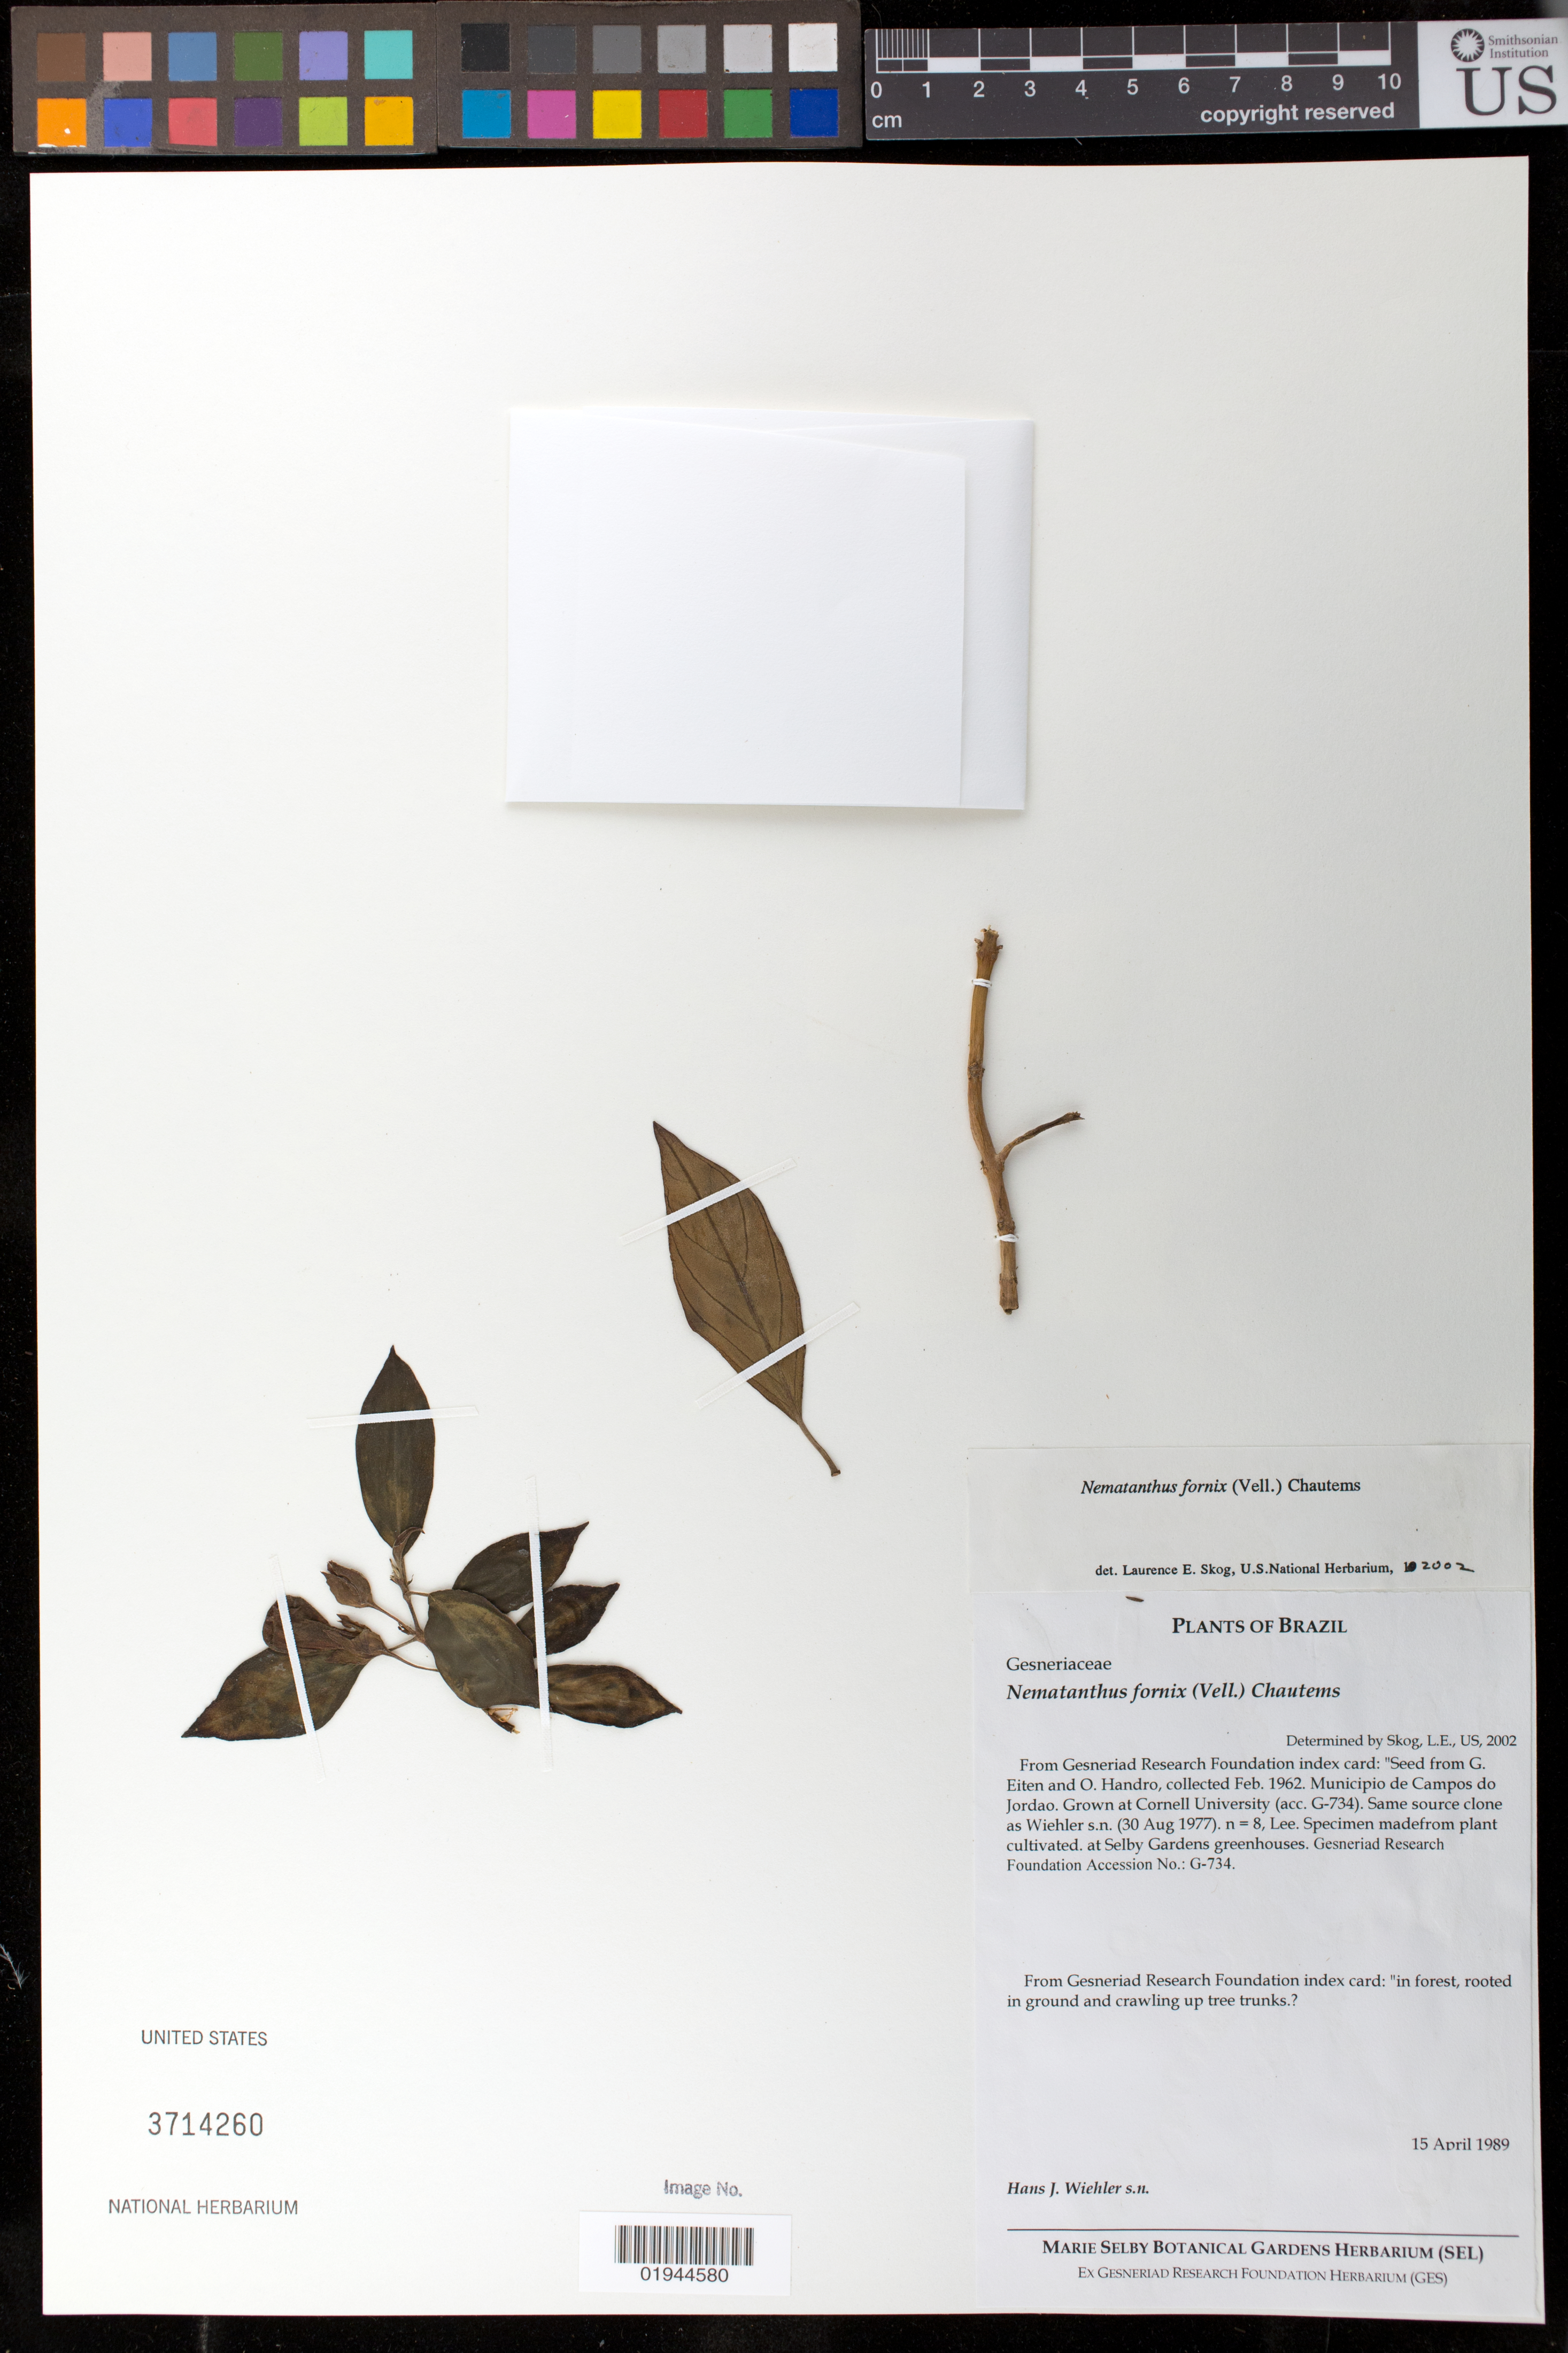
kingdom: Plantae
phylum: Tracheophyta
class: Magnoliopsida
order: Lamiales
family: Gesneriaceae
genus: Nematanthus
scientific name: Nematanthus fornix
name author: (Vell.) Chautems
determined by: Skog, Laurence E.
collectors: H. J. Wiehler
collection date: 1989-04-15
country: United States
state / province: Florida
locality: Marie Selby Botanical Gardens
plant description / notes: From Gesneriad Research Foundation index card: Seed from G. Eiten and O. Handro, collected Feb. 1962. Municipio de Campos do Jordao. Grown at Cornell University (acc. G-734). Same source clone as Wiehler s.n. (30 Aug. 1977). n=8, Lee.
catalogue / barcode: US 3714260